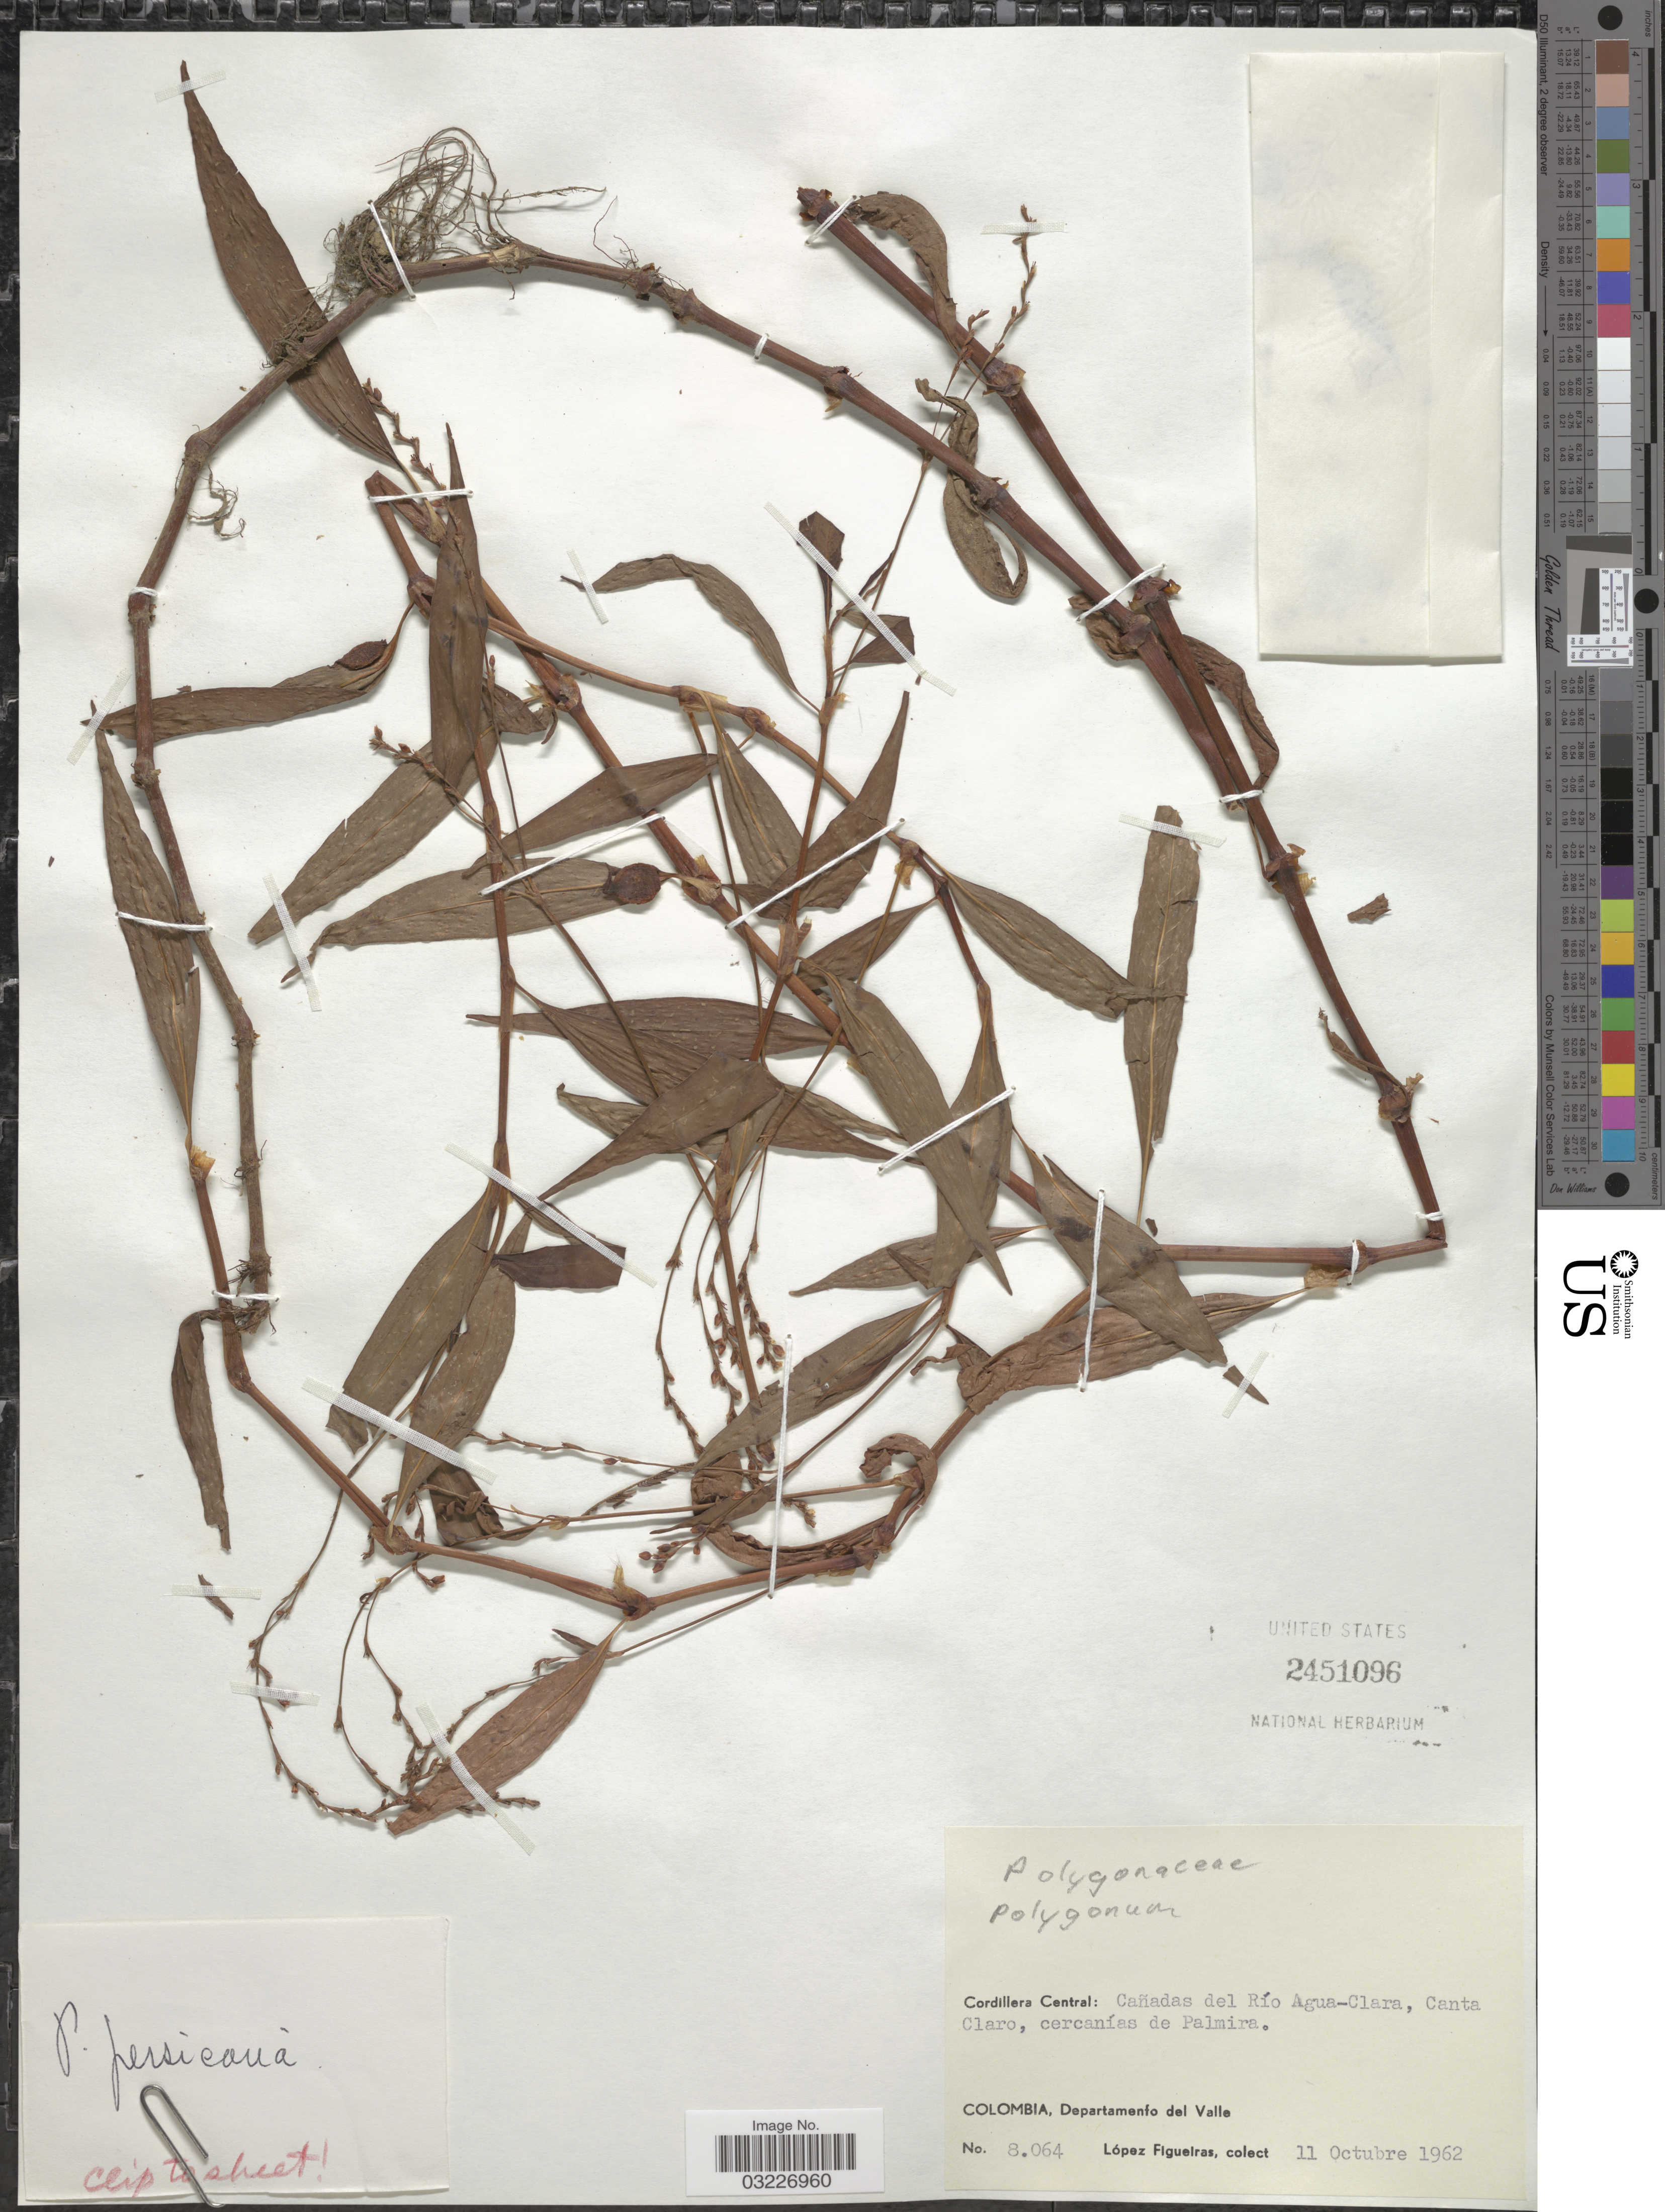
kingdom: Plantae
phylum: Tracheophyta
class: Magnoliopsida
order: Caryophyllales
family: Polygonaceae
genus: Polygonum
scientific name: Polygonum persicaria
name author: L.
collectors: M. López Figueiras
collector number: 8064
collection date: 1962-10-11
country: Colombia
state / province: Valle del Cauca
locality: Cordillera Central: Cañadas del Río Agua-Clara, Canta Claro, cercanías de Palmira, Departamento del Valle.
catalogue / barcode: US 2451096